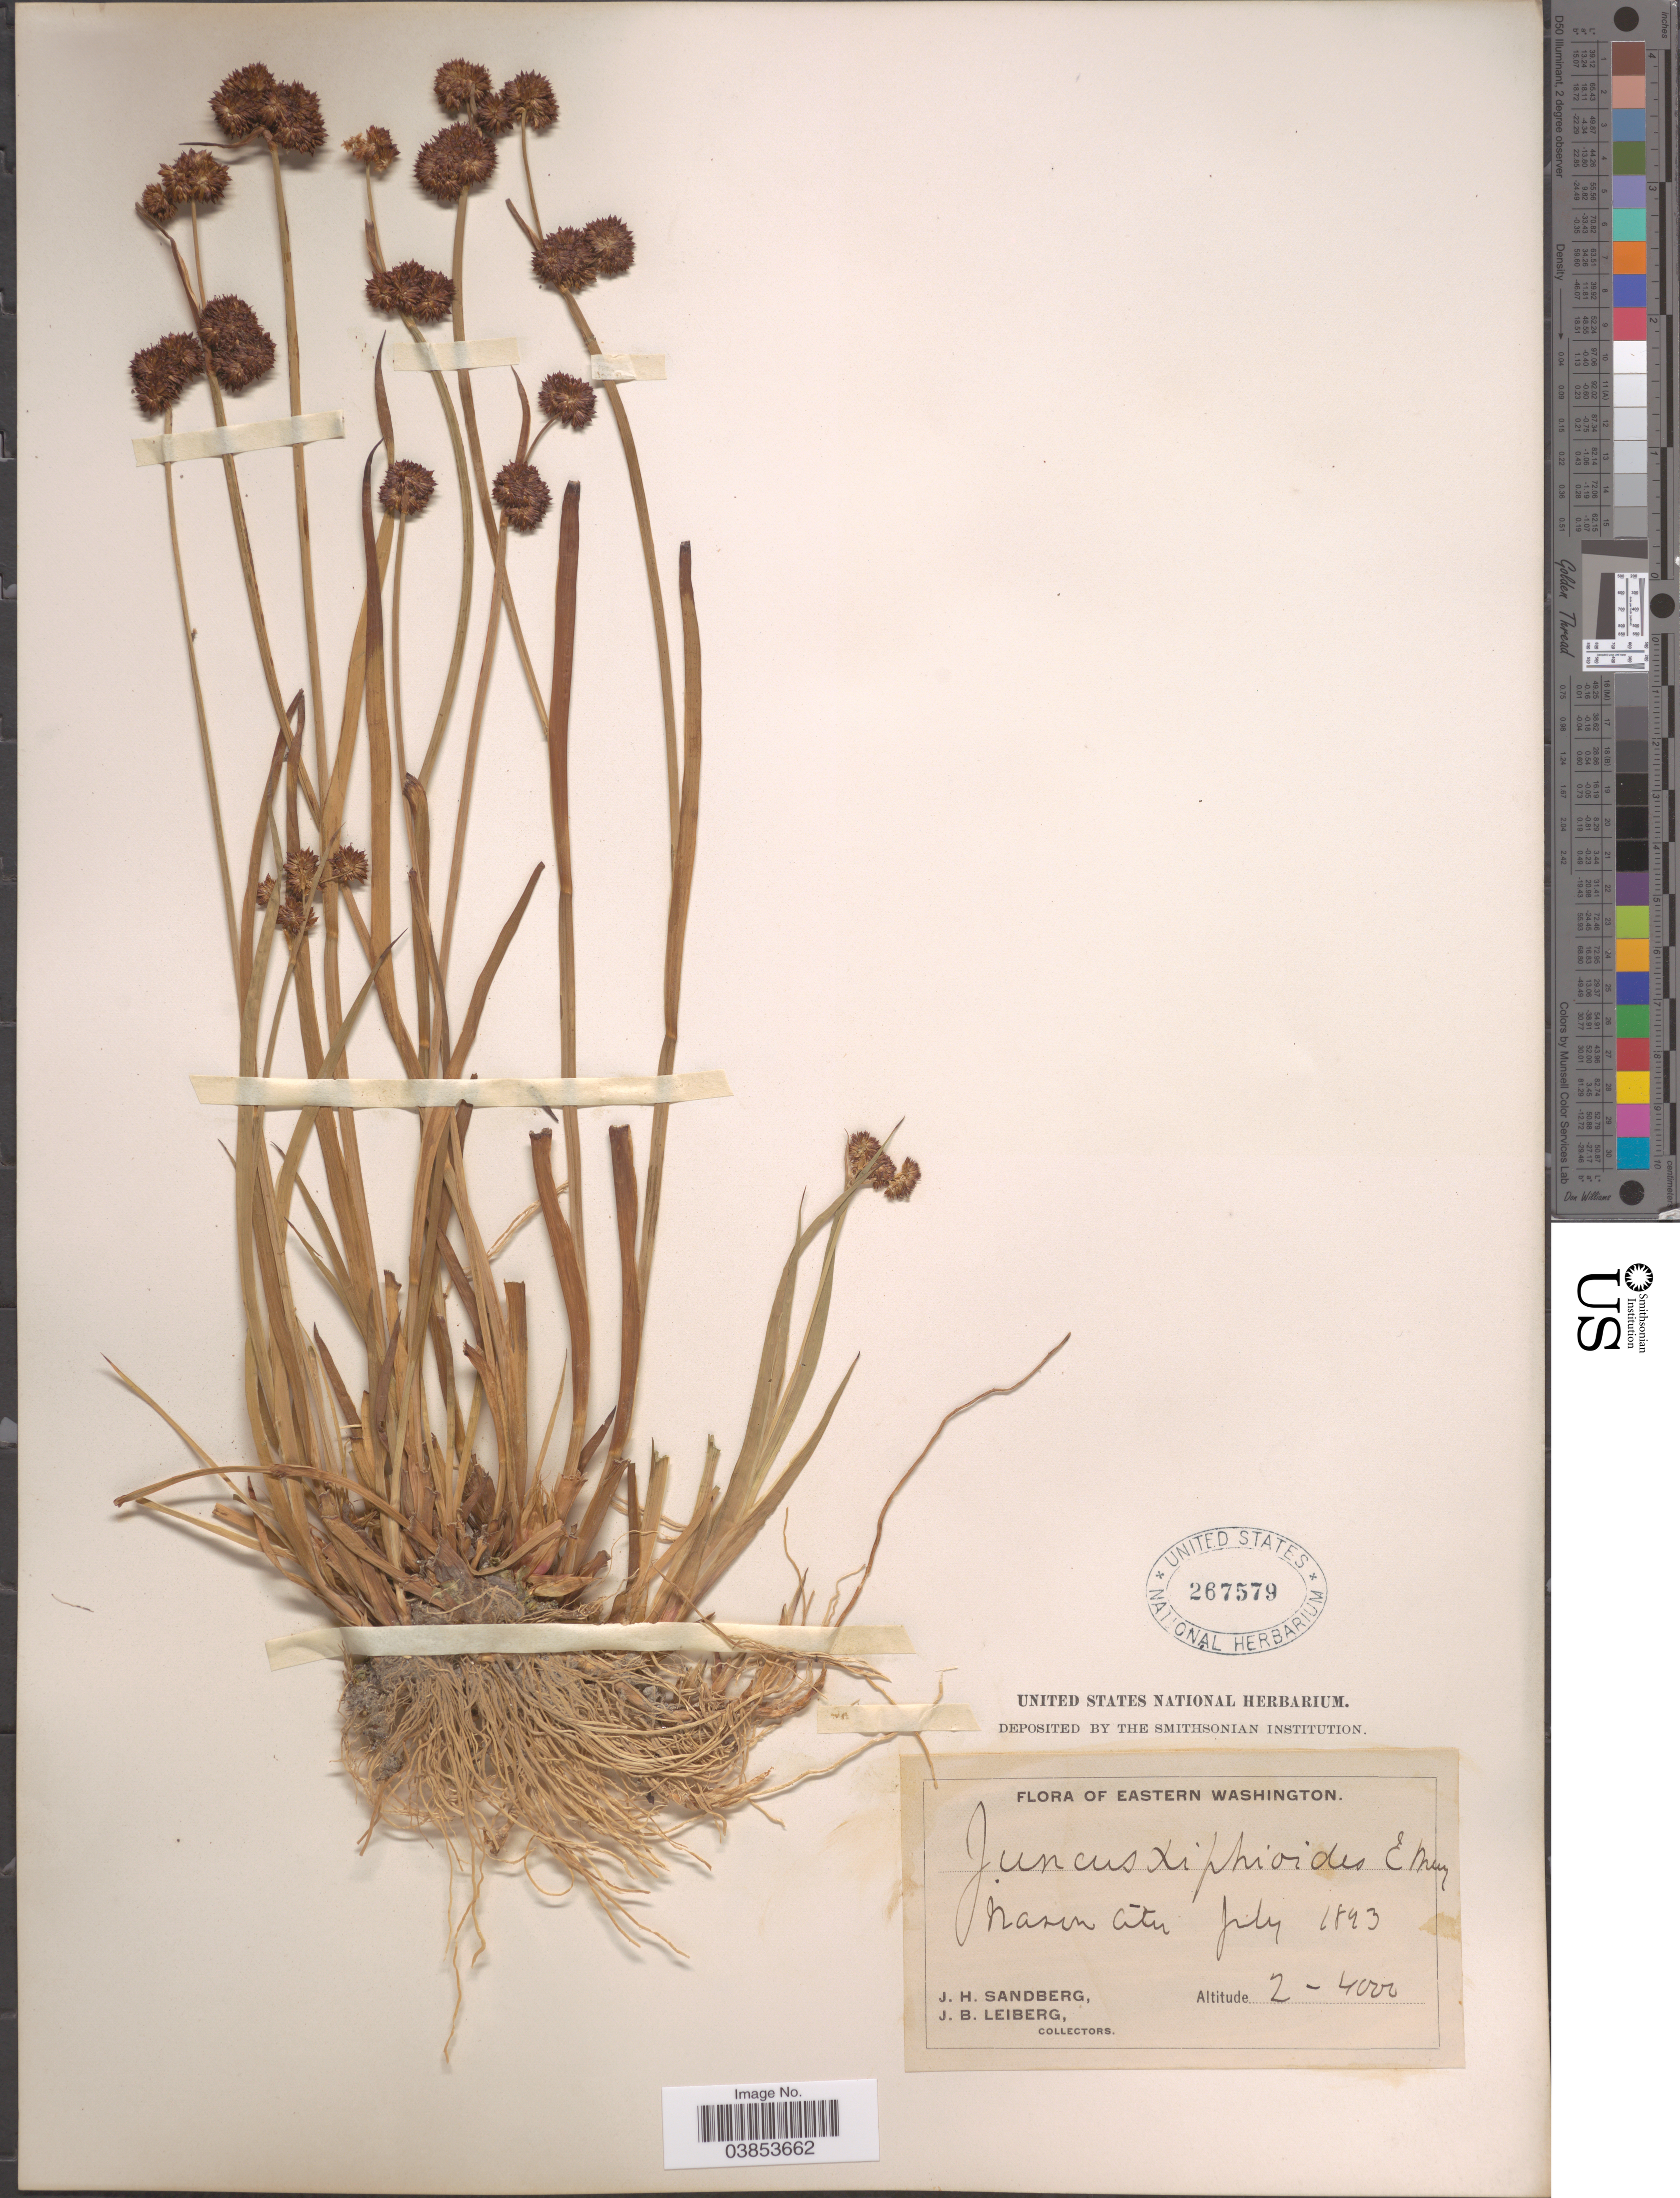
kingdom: Plantae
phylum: Tracheophyta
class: Liliopsida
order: Poales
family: Juncaceae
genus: Juncus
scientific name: Juncus ensifolius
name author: Wikstr.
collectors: J. H. Sandberg & J. B. Leiberg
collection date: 1893-07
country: United States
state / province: Washington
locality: Eastern Washington. Nason City.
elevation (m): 2000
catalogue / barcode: US 267579